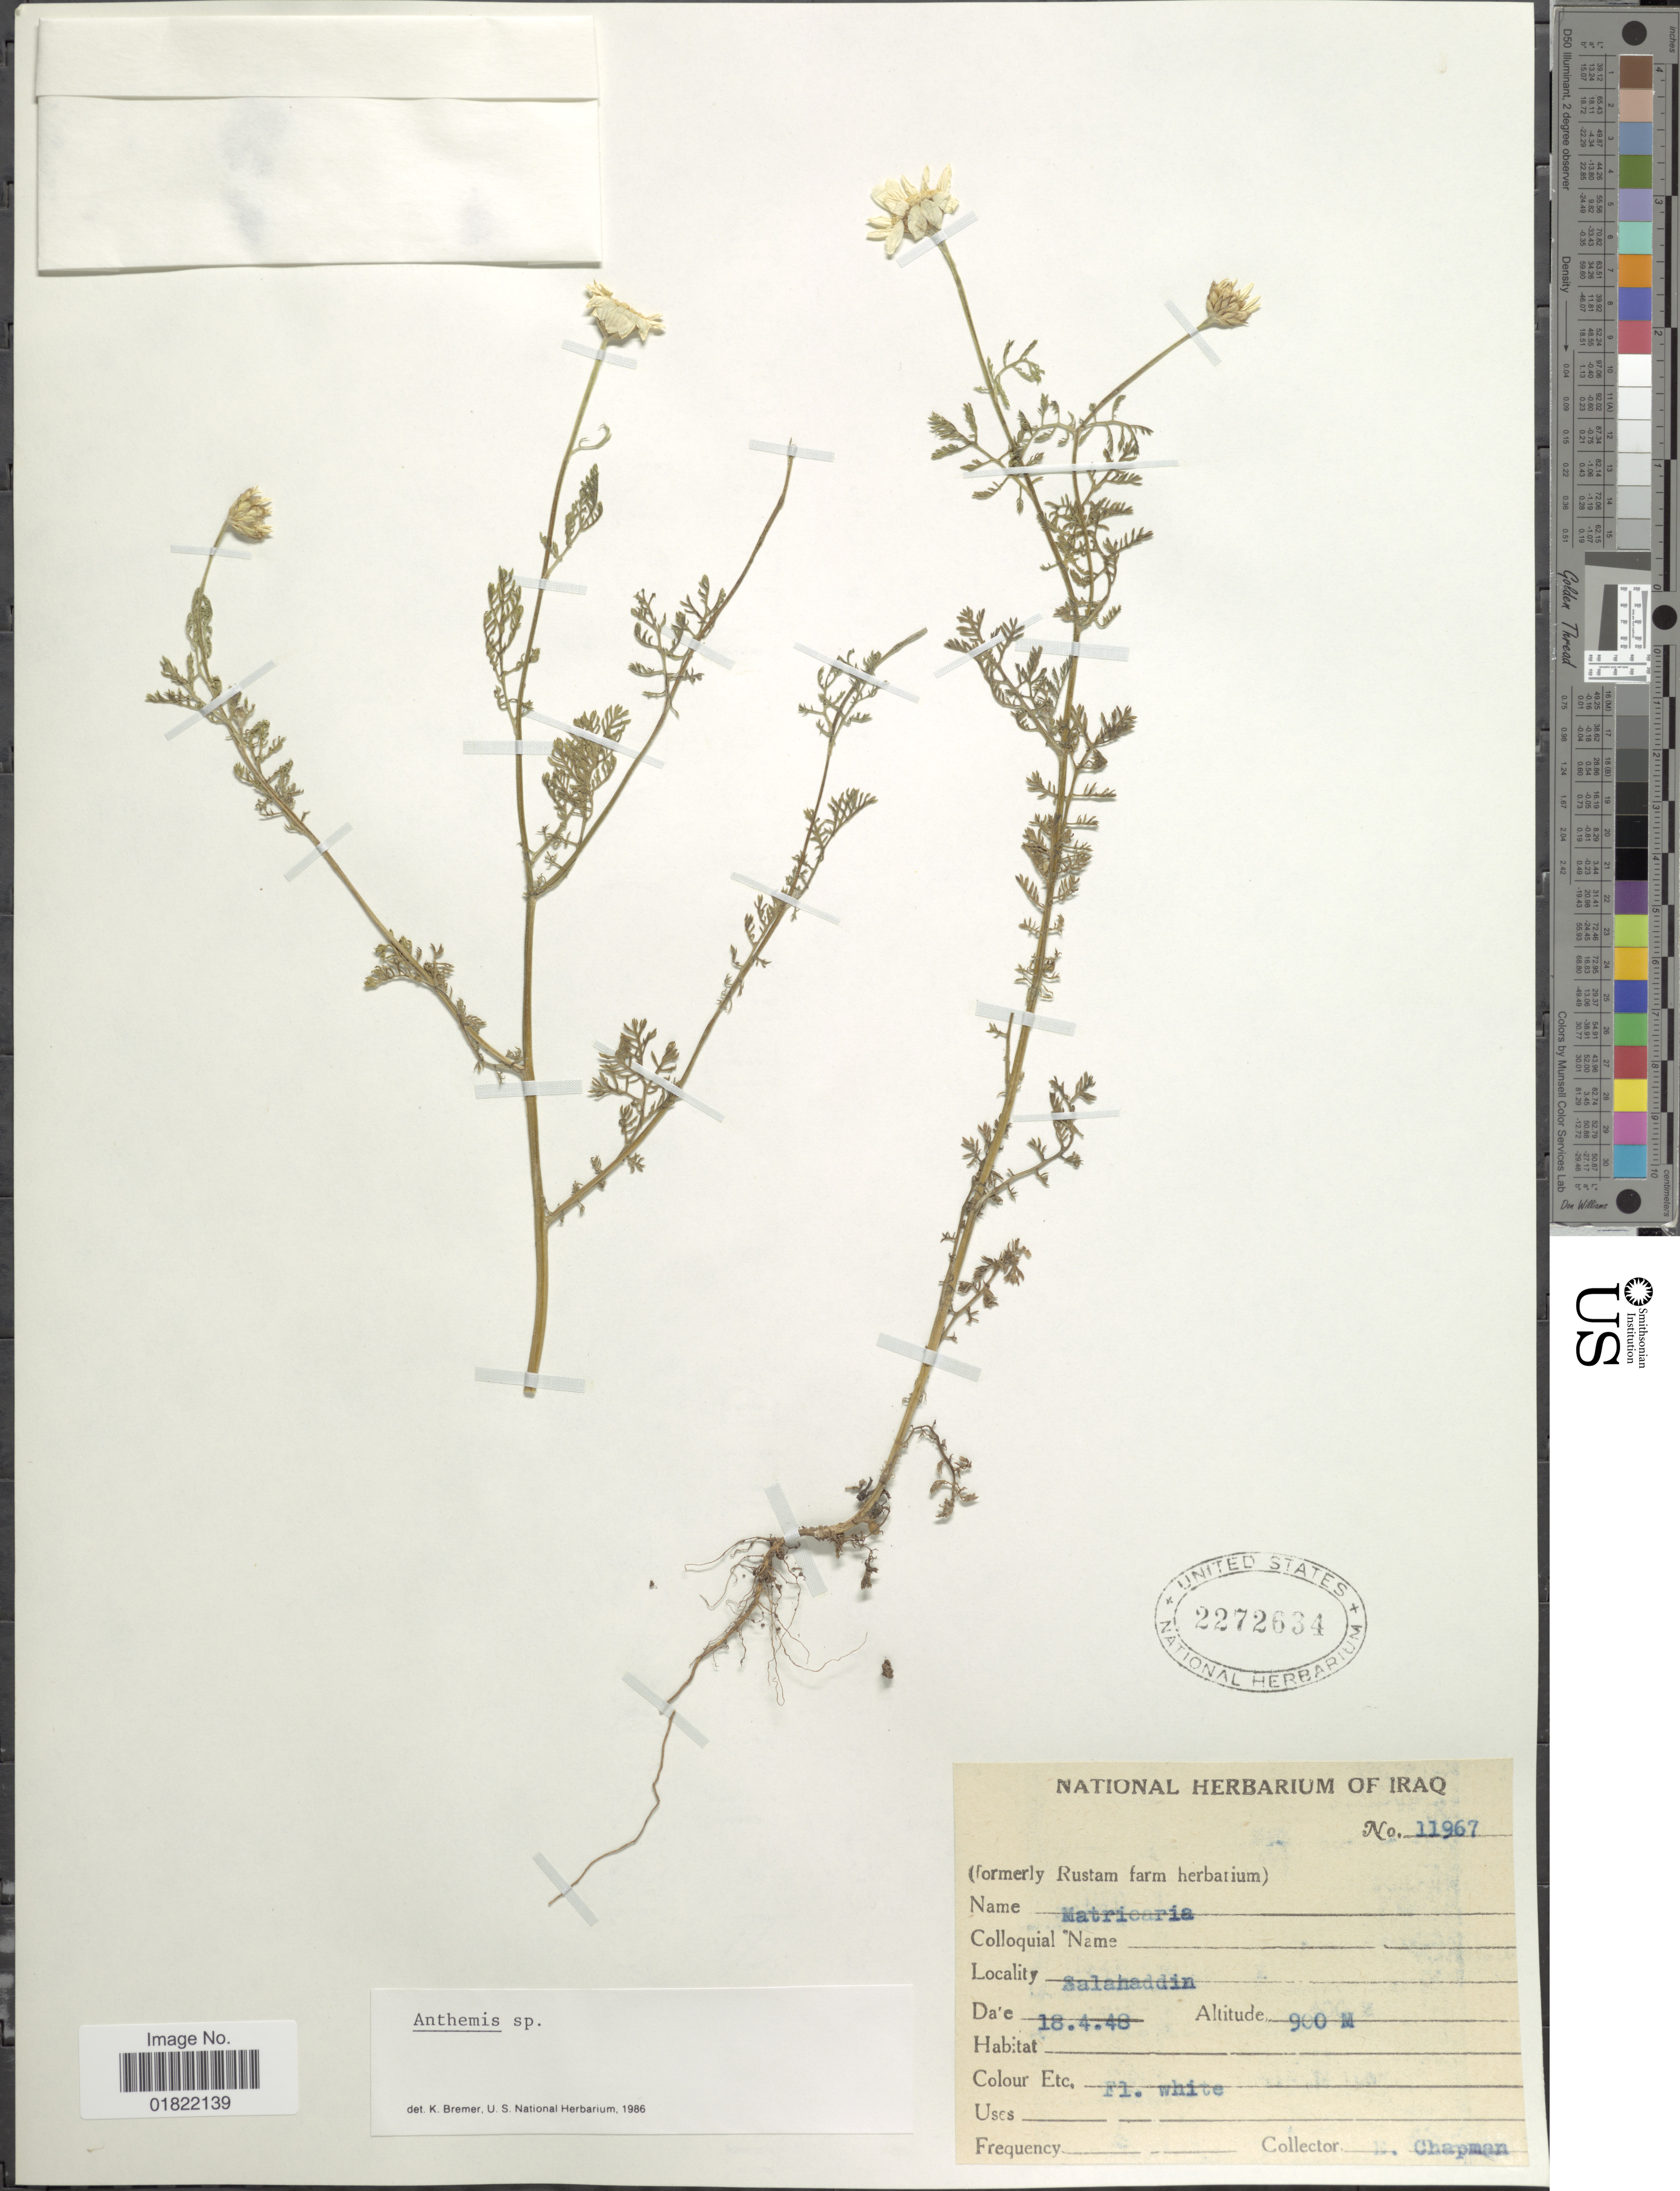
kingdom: Plantae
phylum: Tracheophyta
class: Magnoliopsida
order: Asterales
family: Asteraceae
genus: Anthemis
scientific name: Anthemis sp.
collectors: E. A. Chapman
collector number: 1967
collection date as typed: Transcribed d/m/y: 18/4/48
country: Iraq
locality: Salahaddin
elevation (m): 900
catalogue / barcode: US 2272634